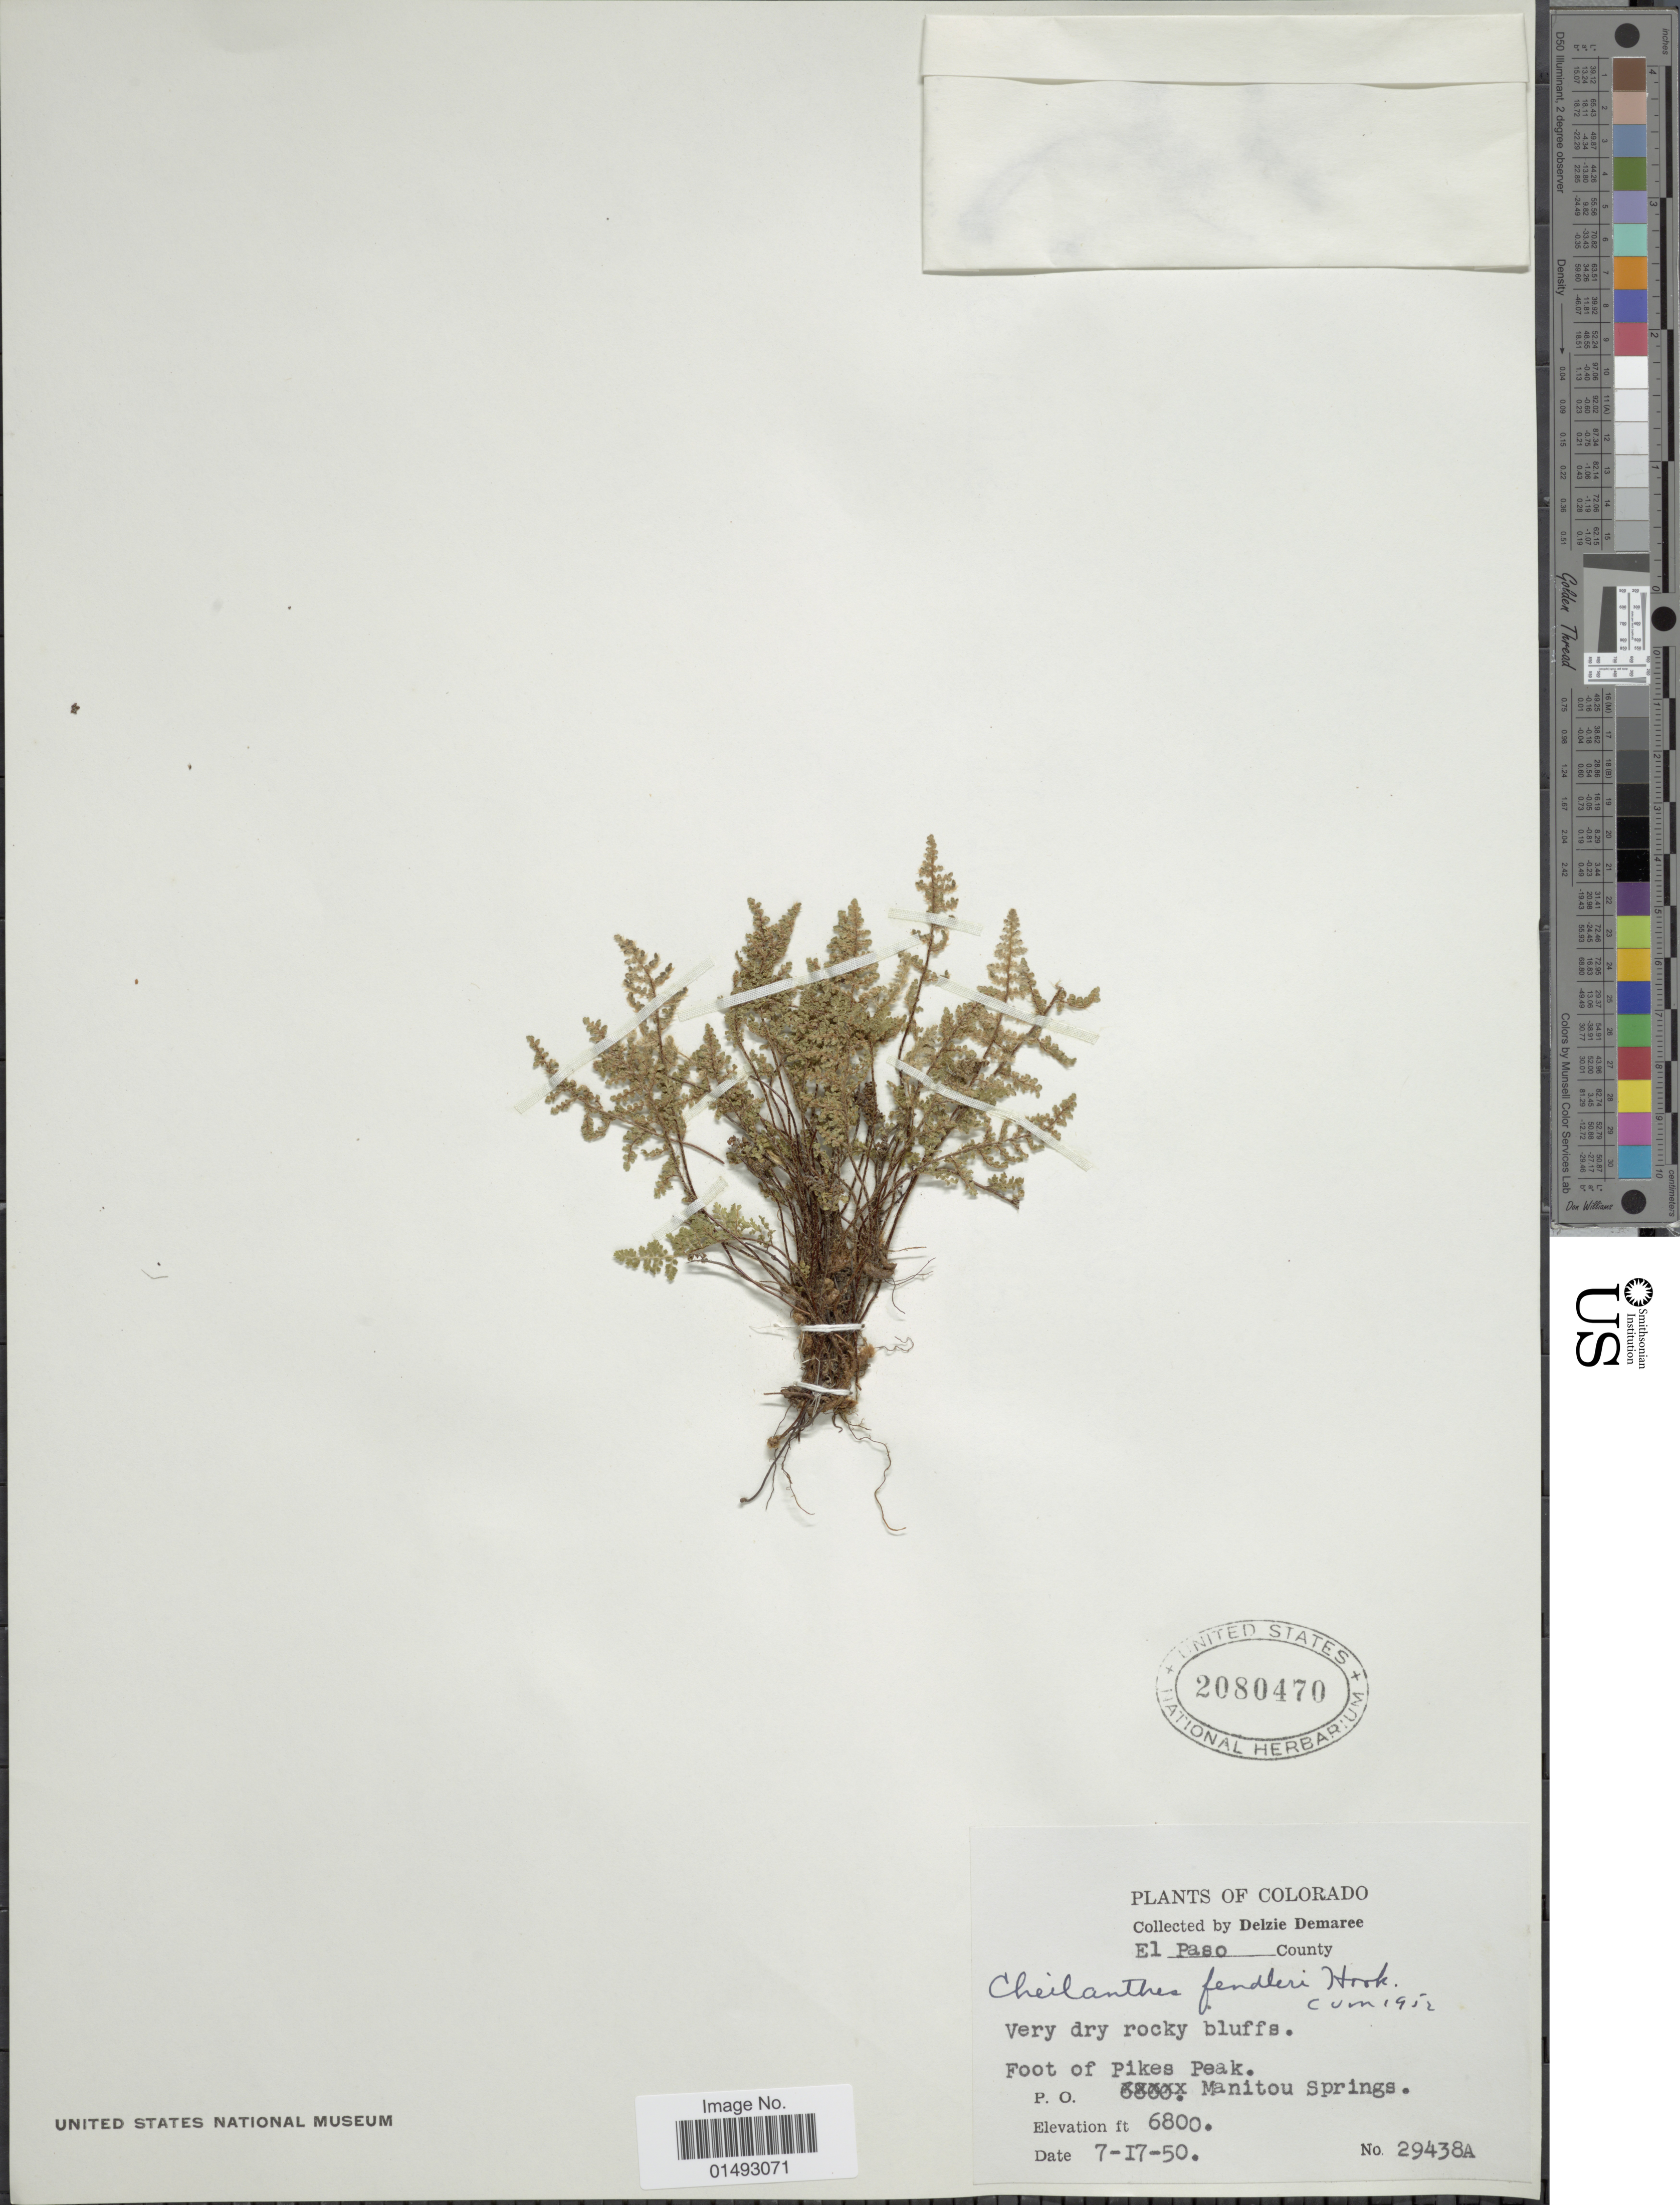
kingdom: Plantae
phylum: Tracheophyta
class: Polypodiopsida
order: Polypodiales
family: Pteridaceae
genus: Myriopteris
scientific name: Myriopteris fendleri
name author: (Hook.) E. Fourn.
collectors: D. Demaree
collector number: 29438A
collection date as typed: Transcribed d/m/y: 17/7/50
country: United States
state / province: Colorado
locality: El Paso County, Foot of Pikes Peak. P.O. Manitou Springs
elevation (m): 2073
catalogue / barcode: US 2080470